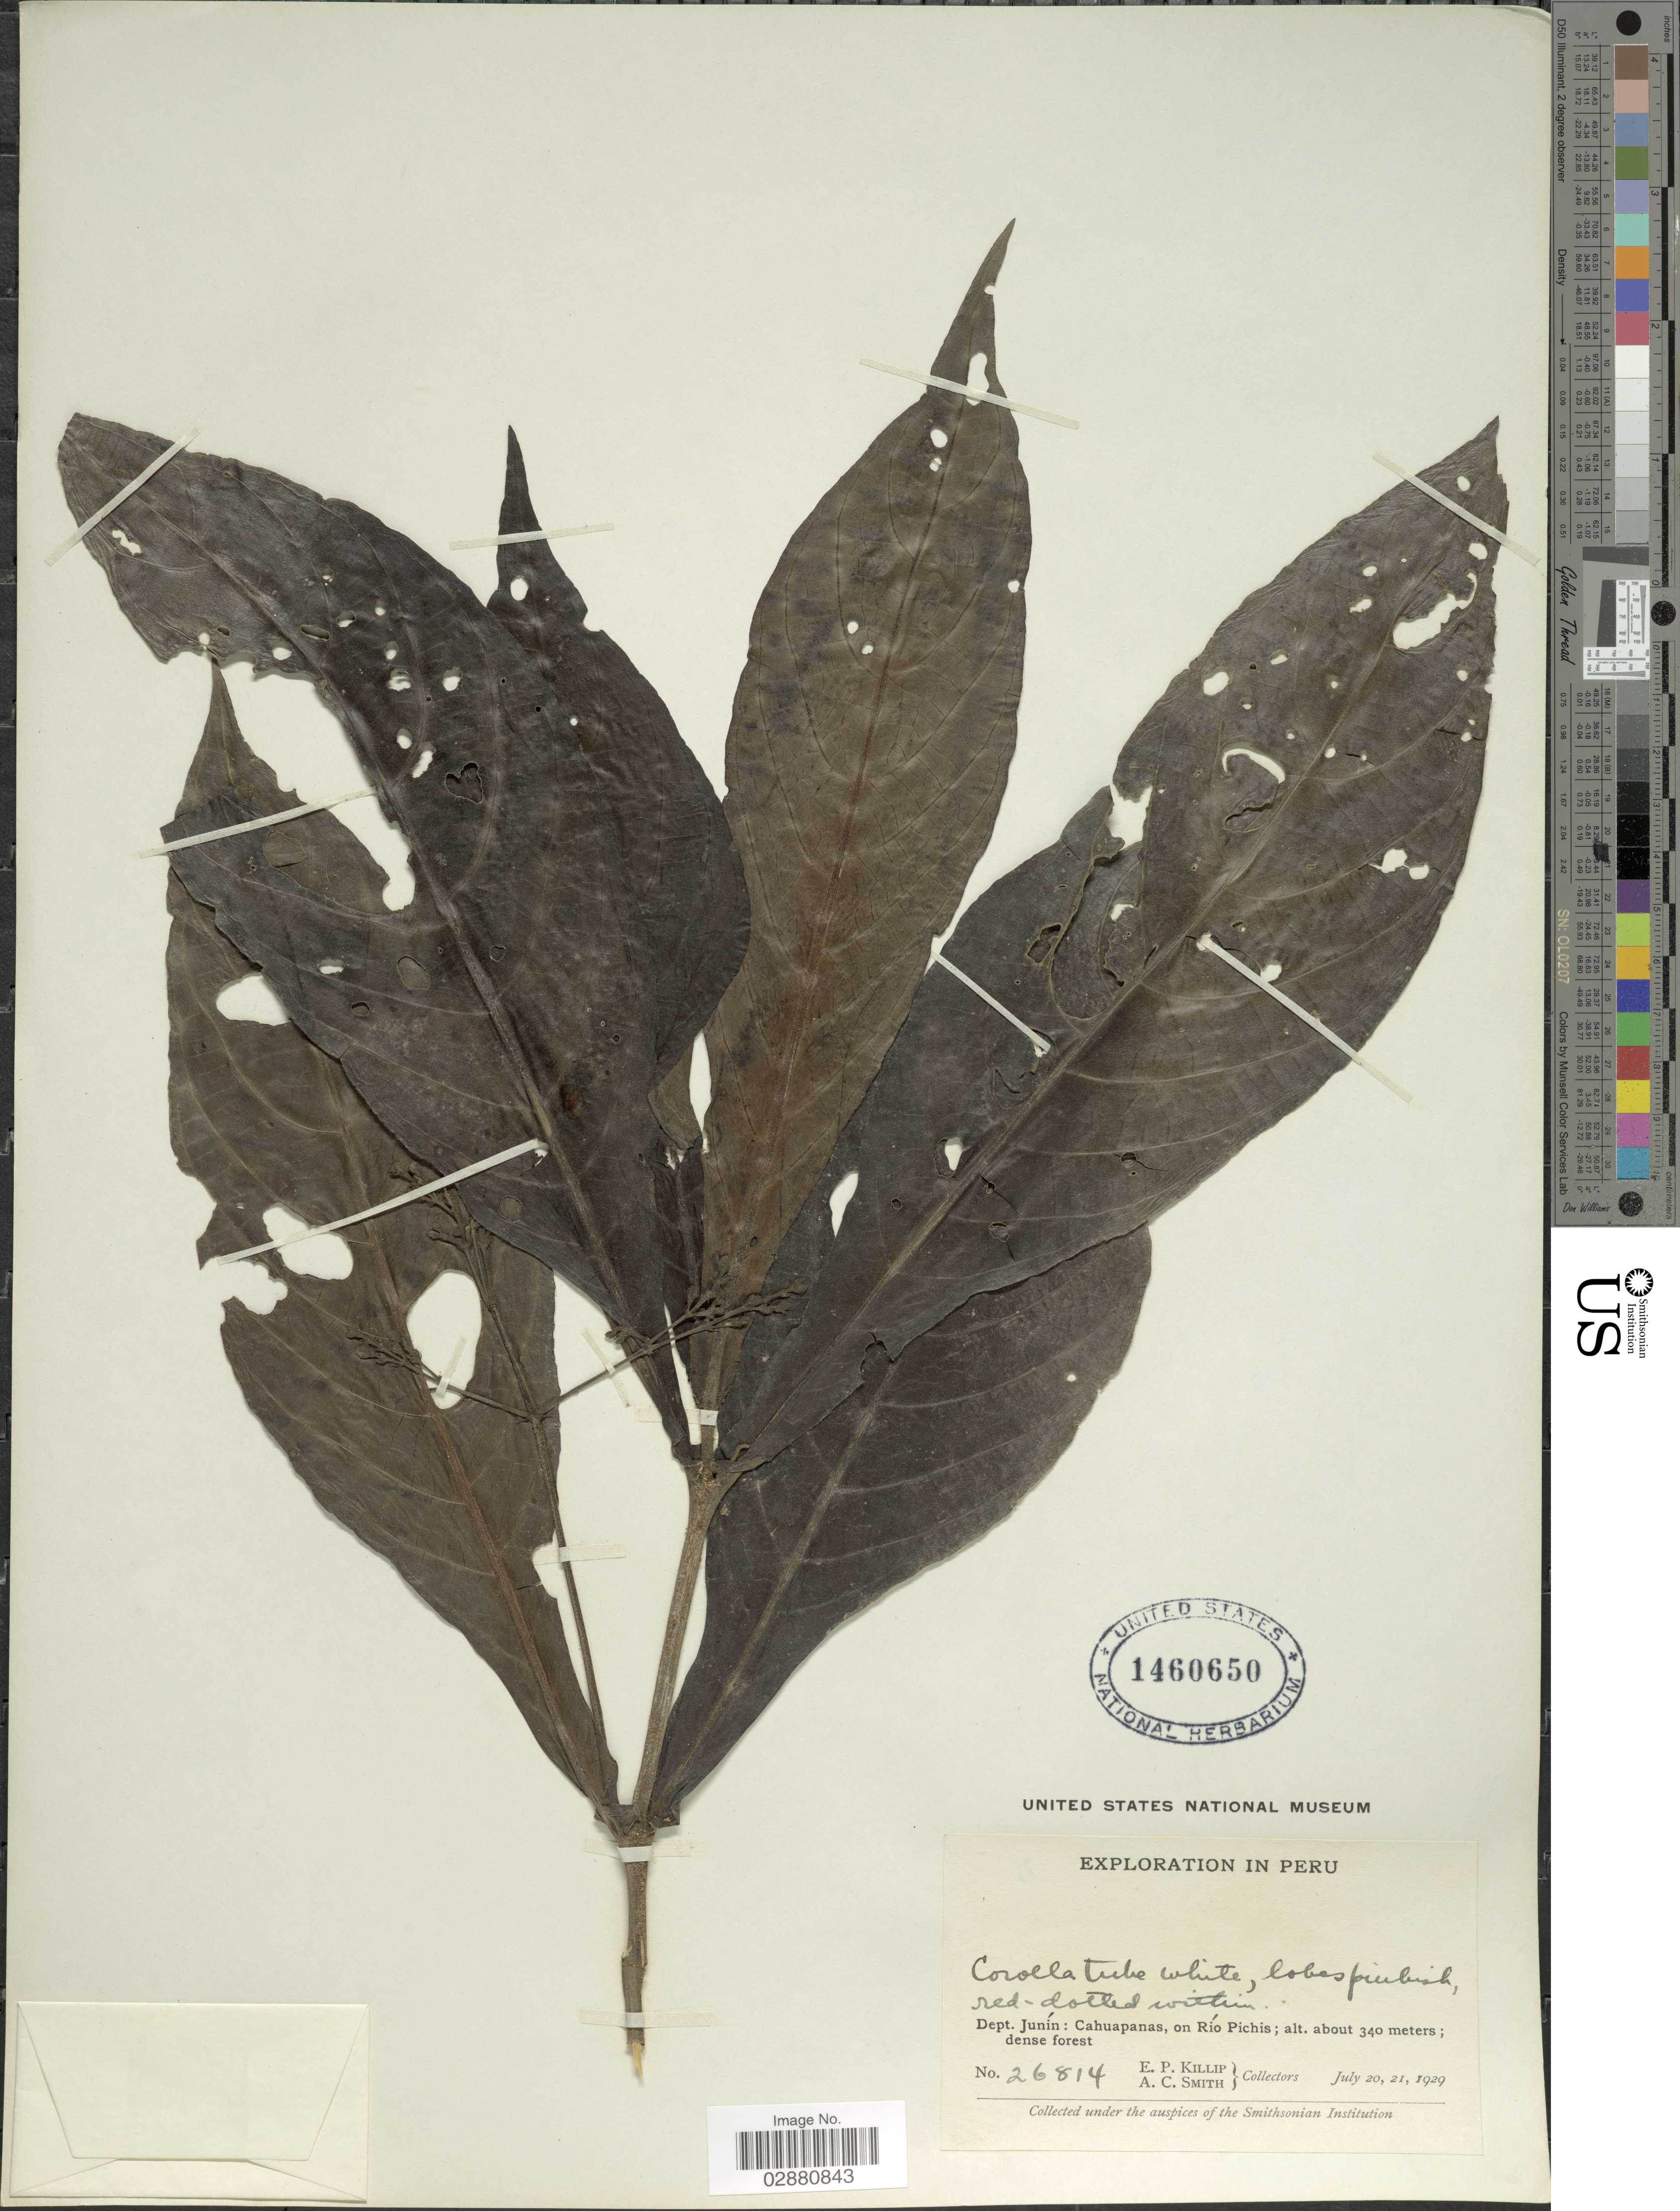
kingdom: Plantae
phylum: Tracheophyta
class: Magnoliopsida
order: Lamiales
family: Acanthaceae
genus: Justicia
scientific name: Justicia secundiflora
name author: (Ruiz & Pav.) Vahl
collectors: E. P. Killip & A. C. Smith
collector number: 26814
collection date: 1929-07-20/1929-07-21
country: Peru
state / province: Junín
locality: Dept. Junín: Cahuapanas, on Río Pichis.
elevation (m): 340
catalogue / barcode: US 1460650